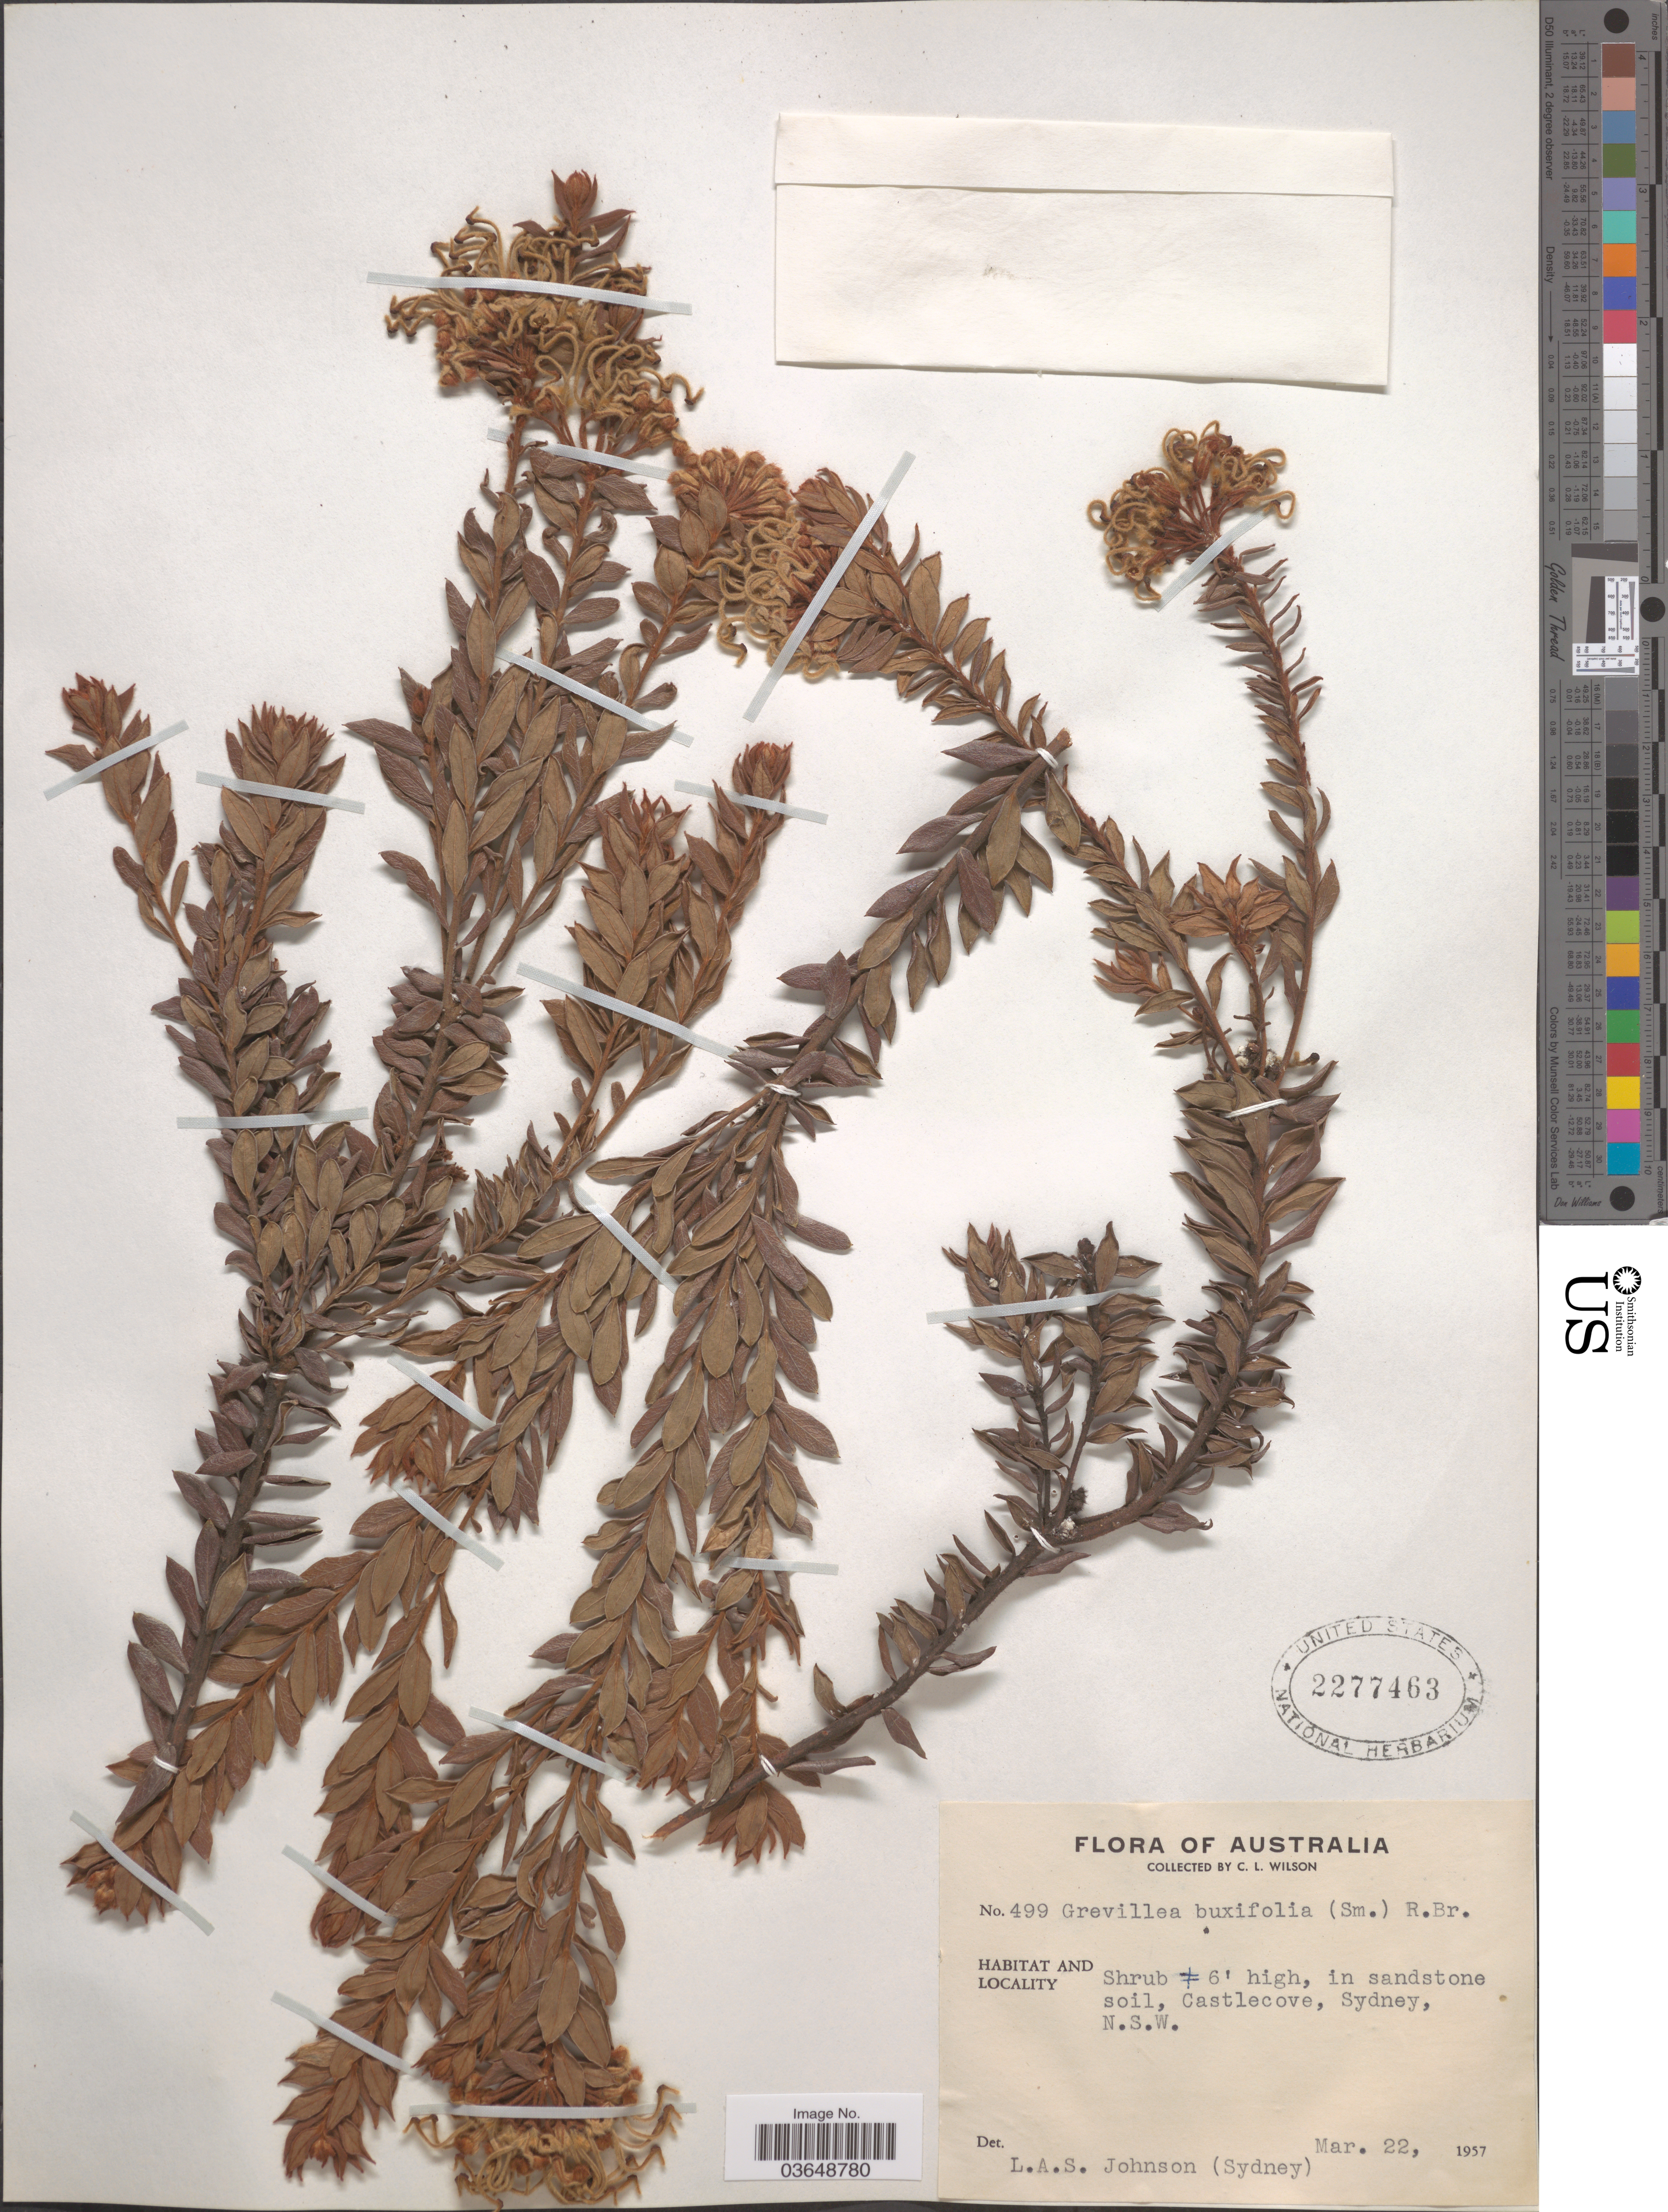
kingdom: Plantae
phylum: Tracheophyta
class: Magnoliopsida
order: Proteales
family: Proteaceae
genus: Grevillea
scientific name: Grevillea buxifolia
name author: R. Br.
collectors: C. L. Wilson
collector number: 499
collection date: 1957-03-22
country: Australia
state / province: New South Wales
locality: Castlecove, Sydney.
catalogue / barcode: US 2277463